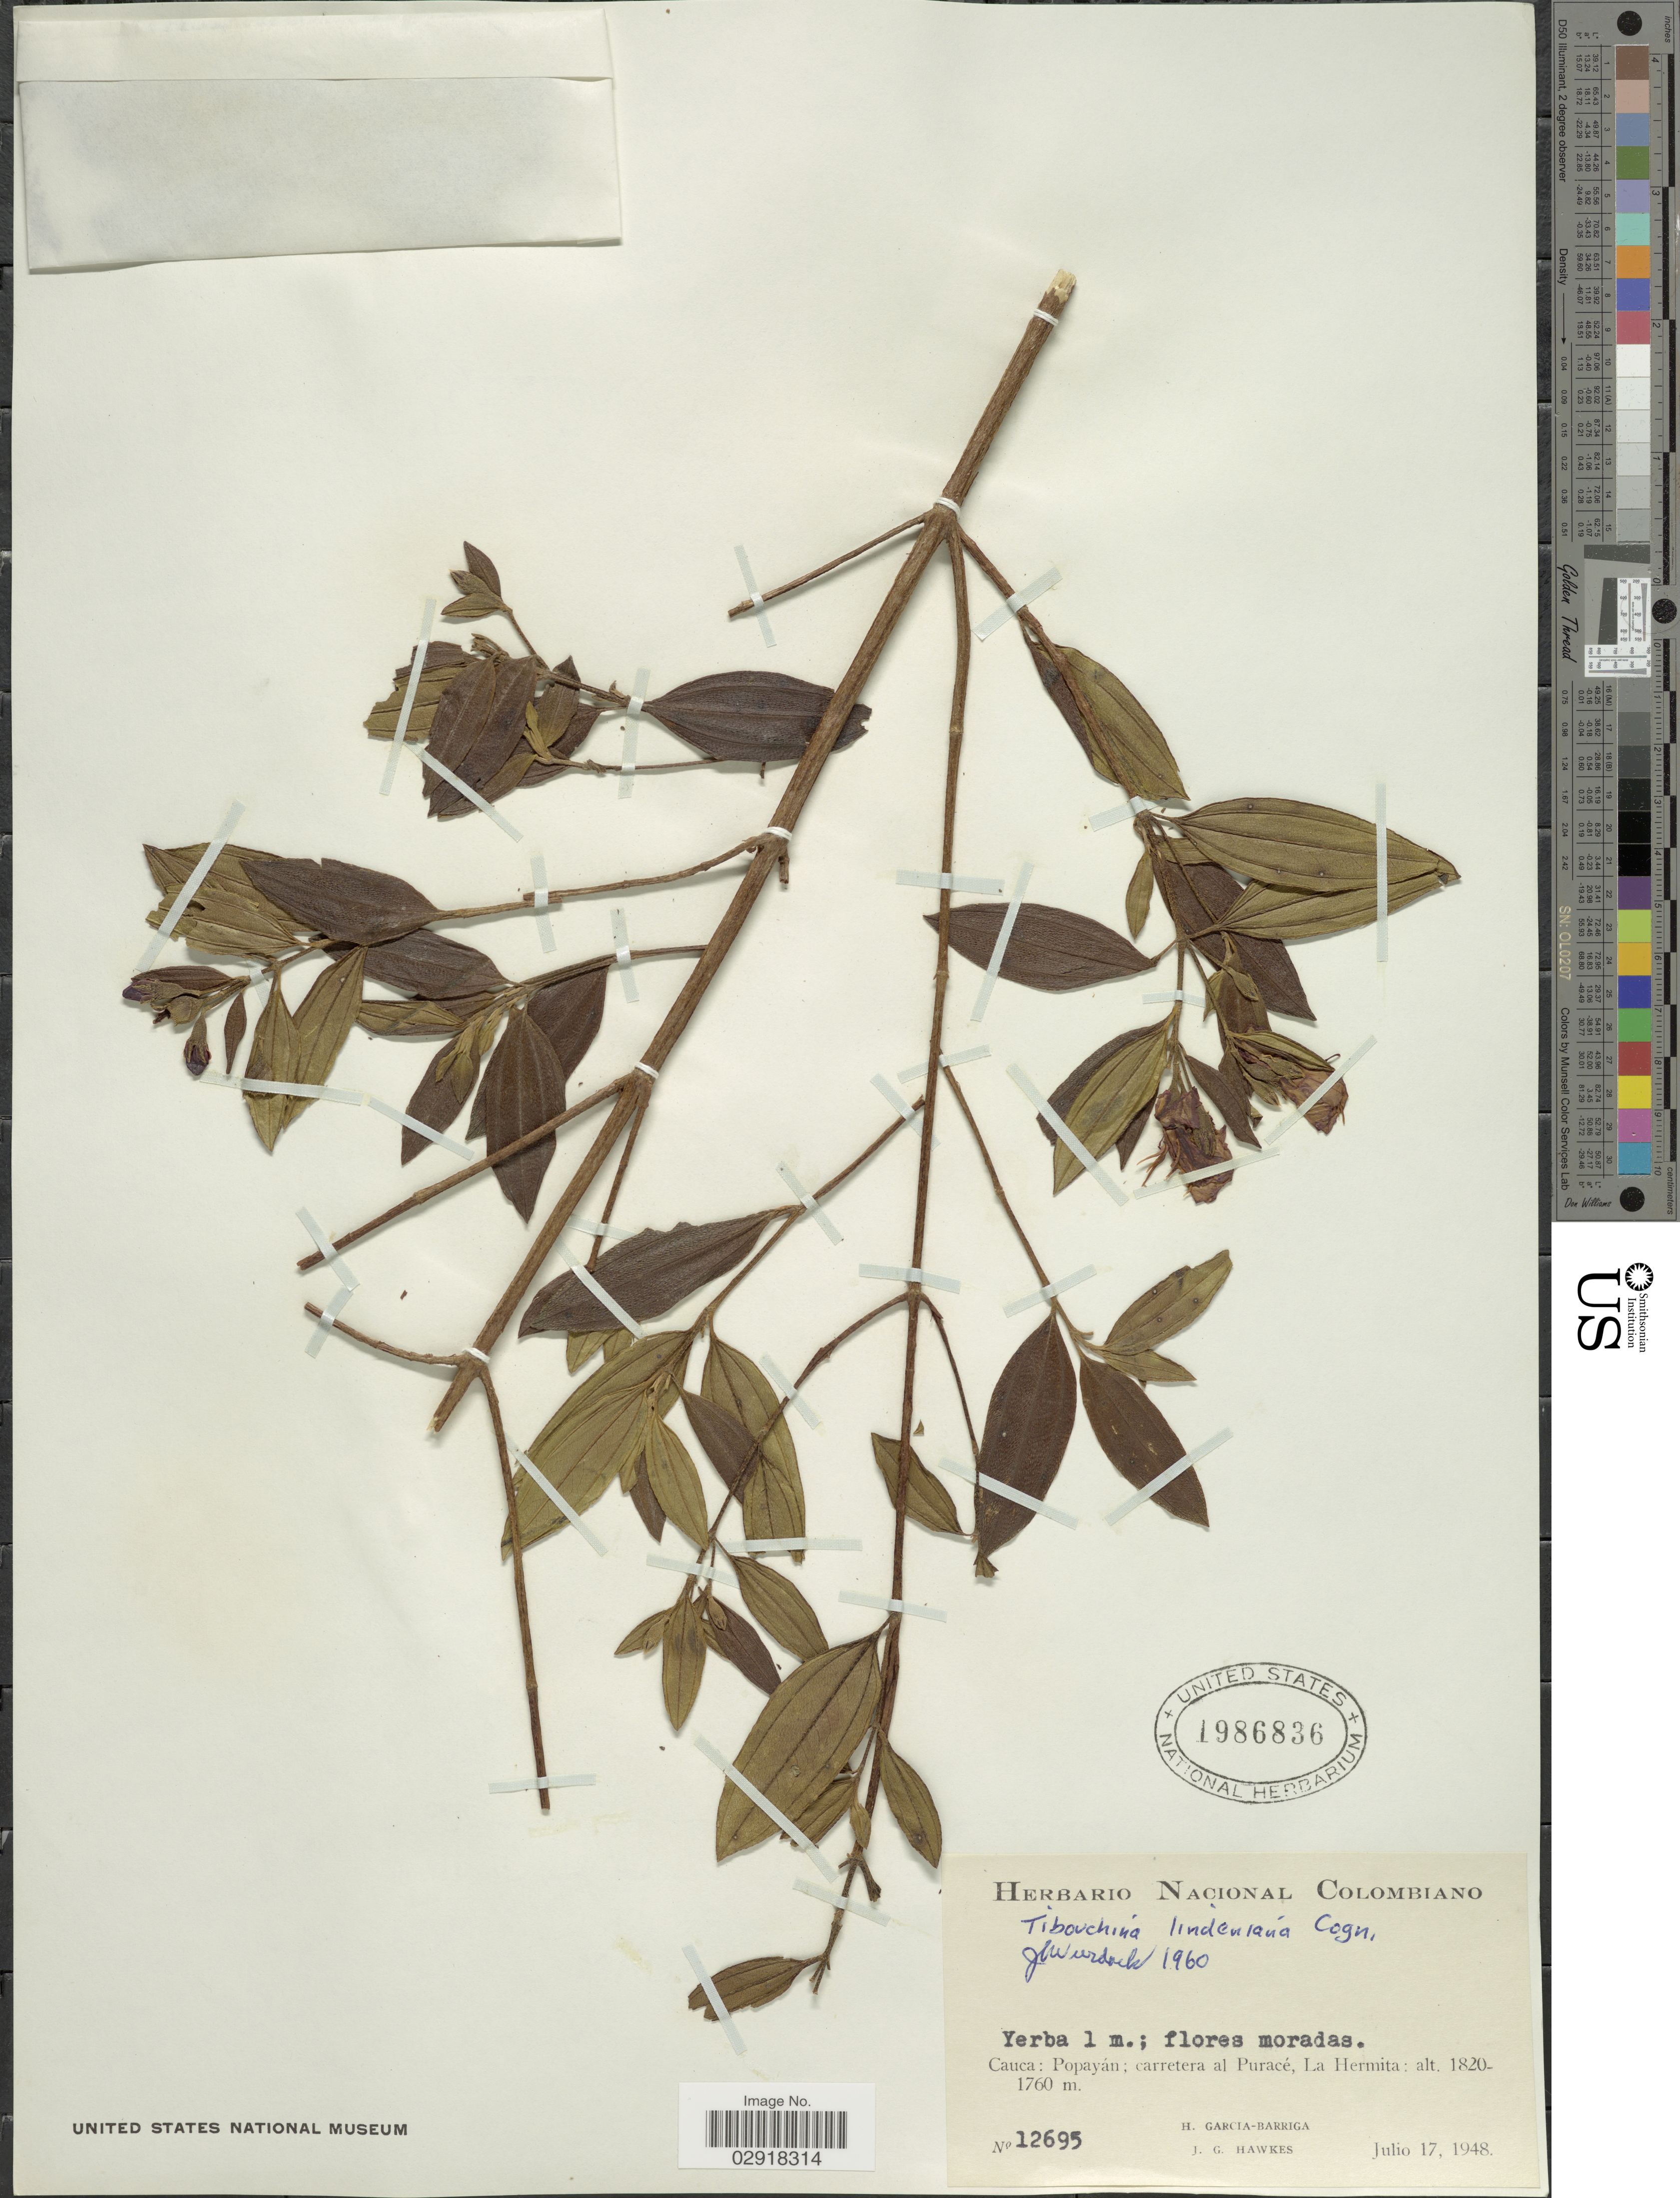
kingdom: Plantae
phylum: Tracheophyta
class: Magnoliopsida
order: Myrtales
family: Melastomataceae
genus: Pleroma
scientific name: Pleroma martiale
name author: (Cham.) Triana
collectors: H. García Barriga & J. Hawkes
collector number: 12695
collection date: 1948-07-17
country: Colombia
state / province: Cauca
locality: Popayán, carretera al Puracé, La Hermita.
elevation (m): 1760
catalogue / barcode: US 1986836